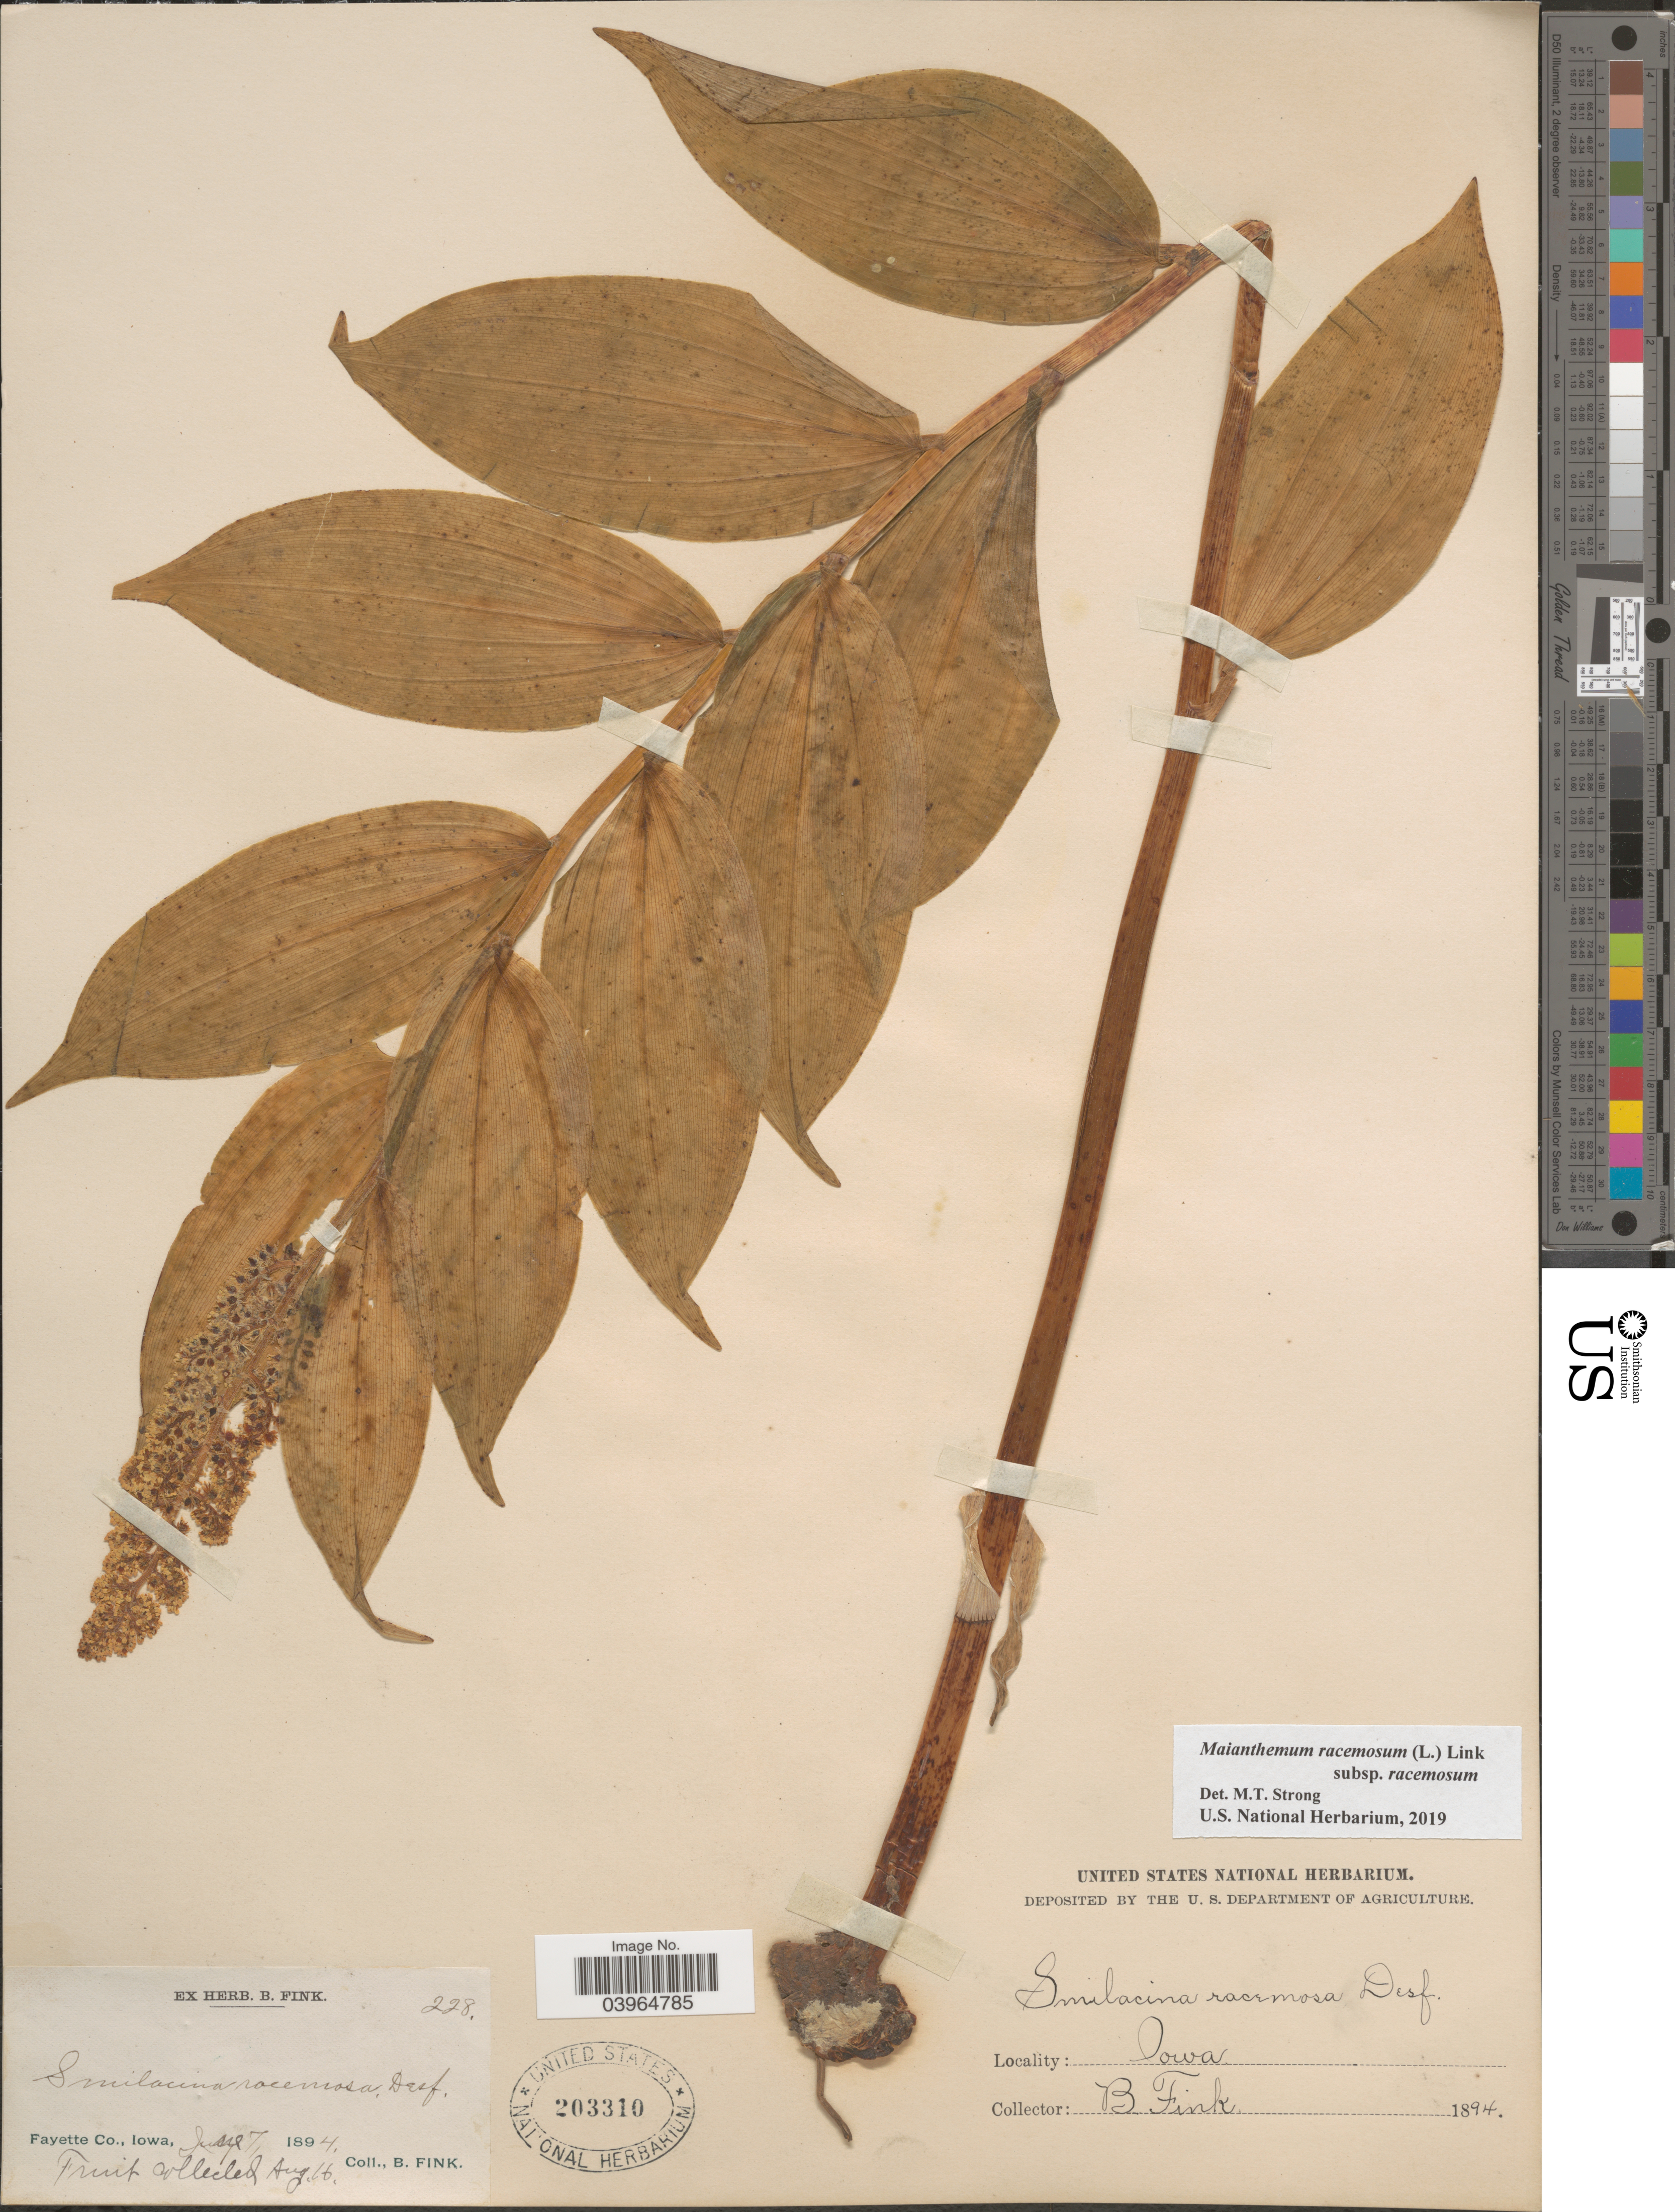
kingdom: Plantae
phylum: Tracheophyta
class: Liliopsida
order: Asparagales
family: Asparagaceae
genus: Maianthemum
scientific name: Maianthemum racemosum subsp. racemosum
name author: (L.) Link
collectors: B. Fink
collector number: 228?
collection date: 1894-06-07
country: United States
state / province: Iowa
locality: Fayette Co.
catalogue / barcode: US 203310